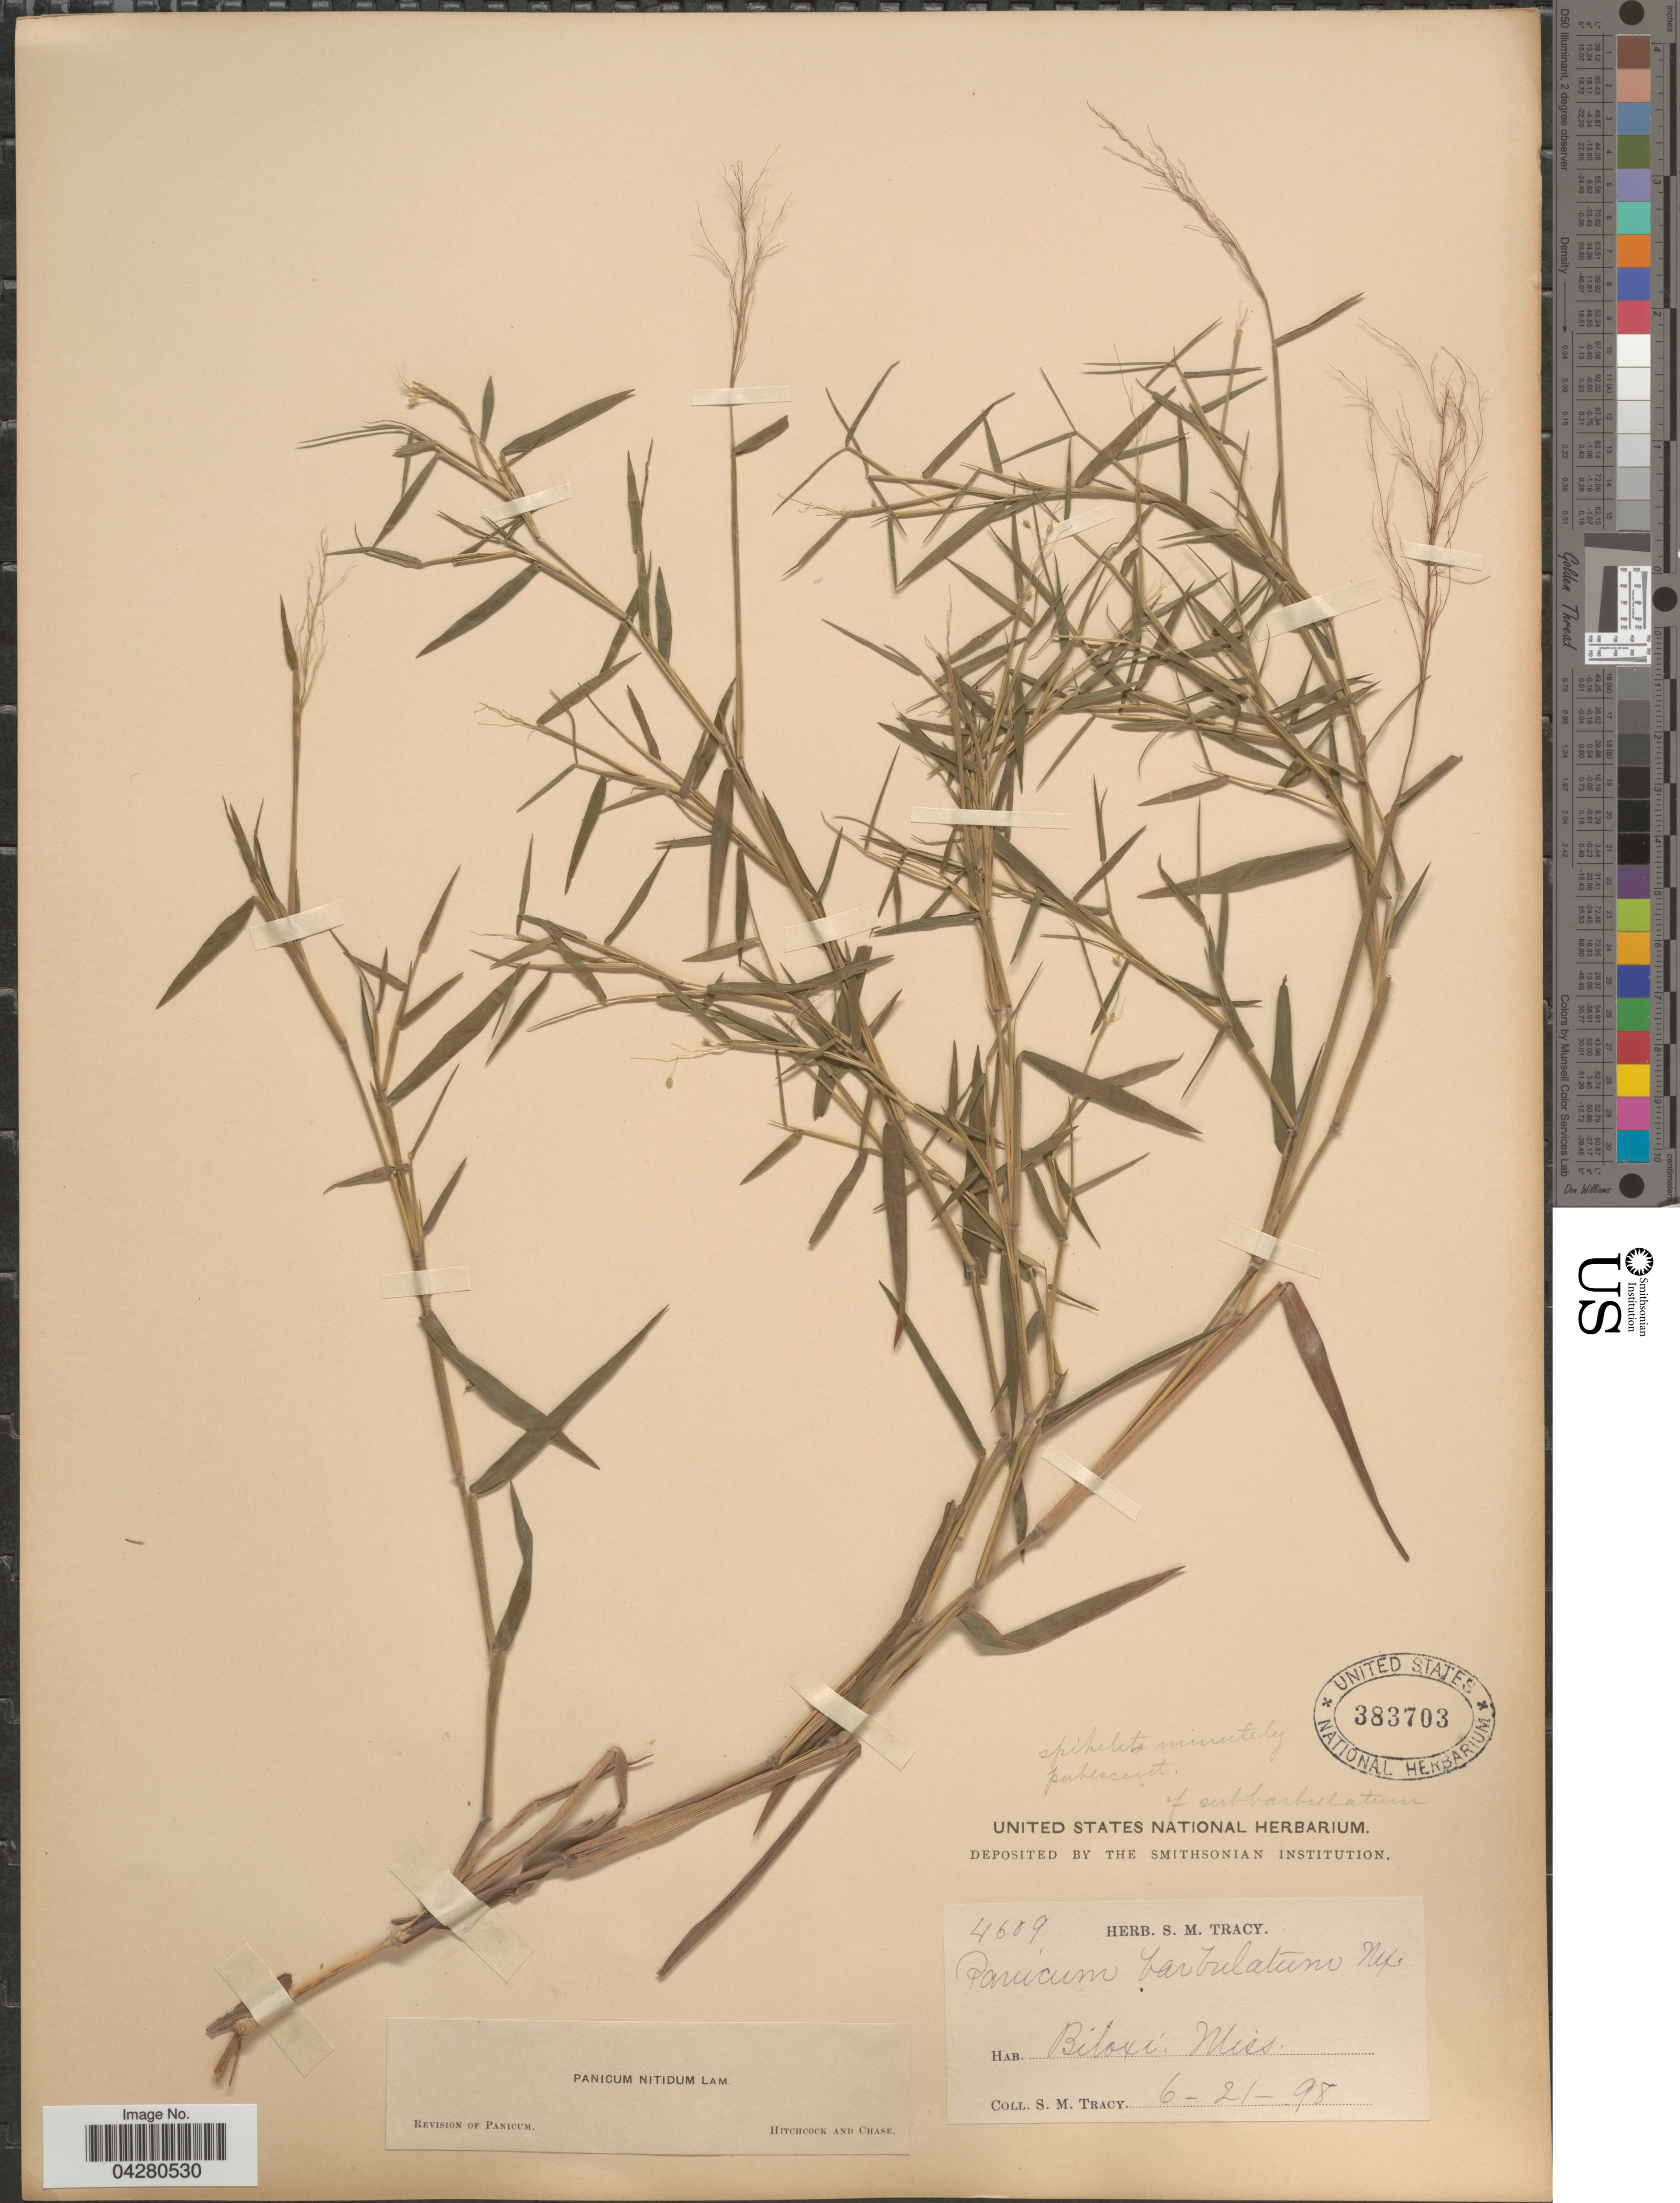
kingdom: Plantae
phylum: Tracheophyta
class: Liliopsida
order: Poales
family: Poaceae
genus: Dichanthelium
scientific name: Dichanthelium dichotomum var. dichotomum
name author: (L.) Gould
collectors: S. M. Tracy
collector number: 4609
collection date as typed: Transcribed d/m/y: 21/6/98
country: United States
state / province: Mississippi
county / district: Harrison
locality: Biloxi.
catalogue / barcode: US 383703